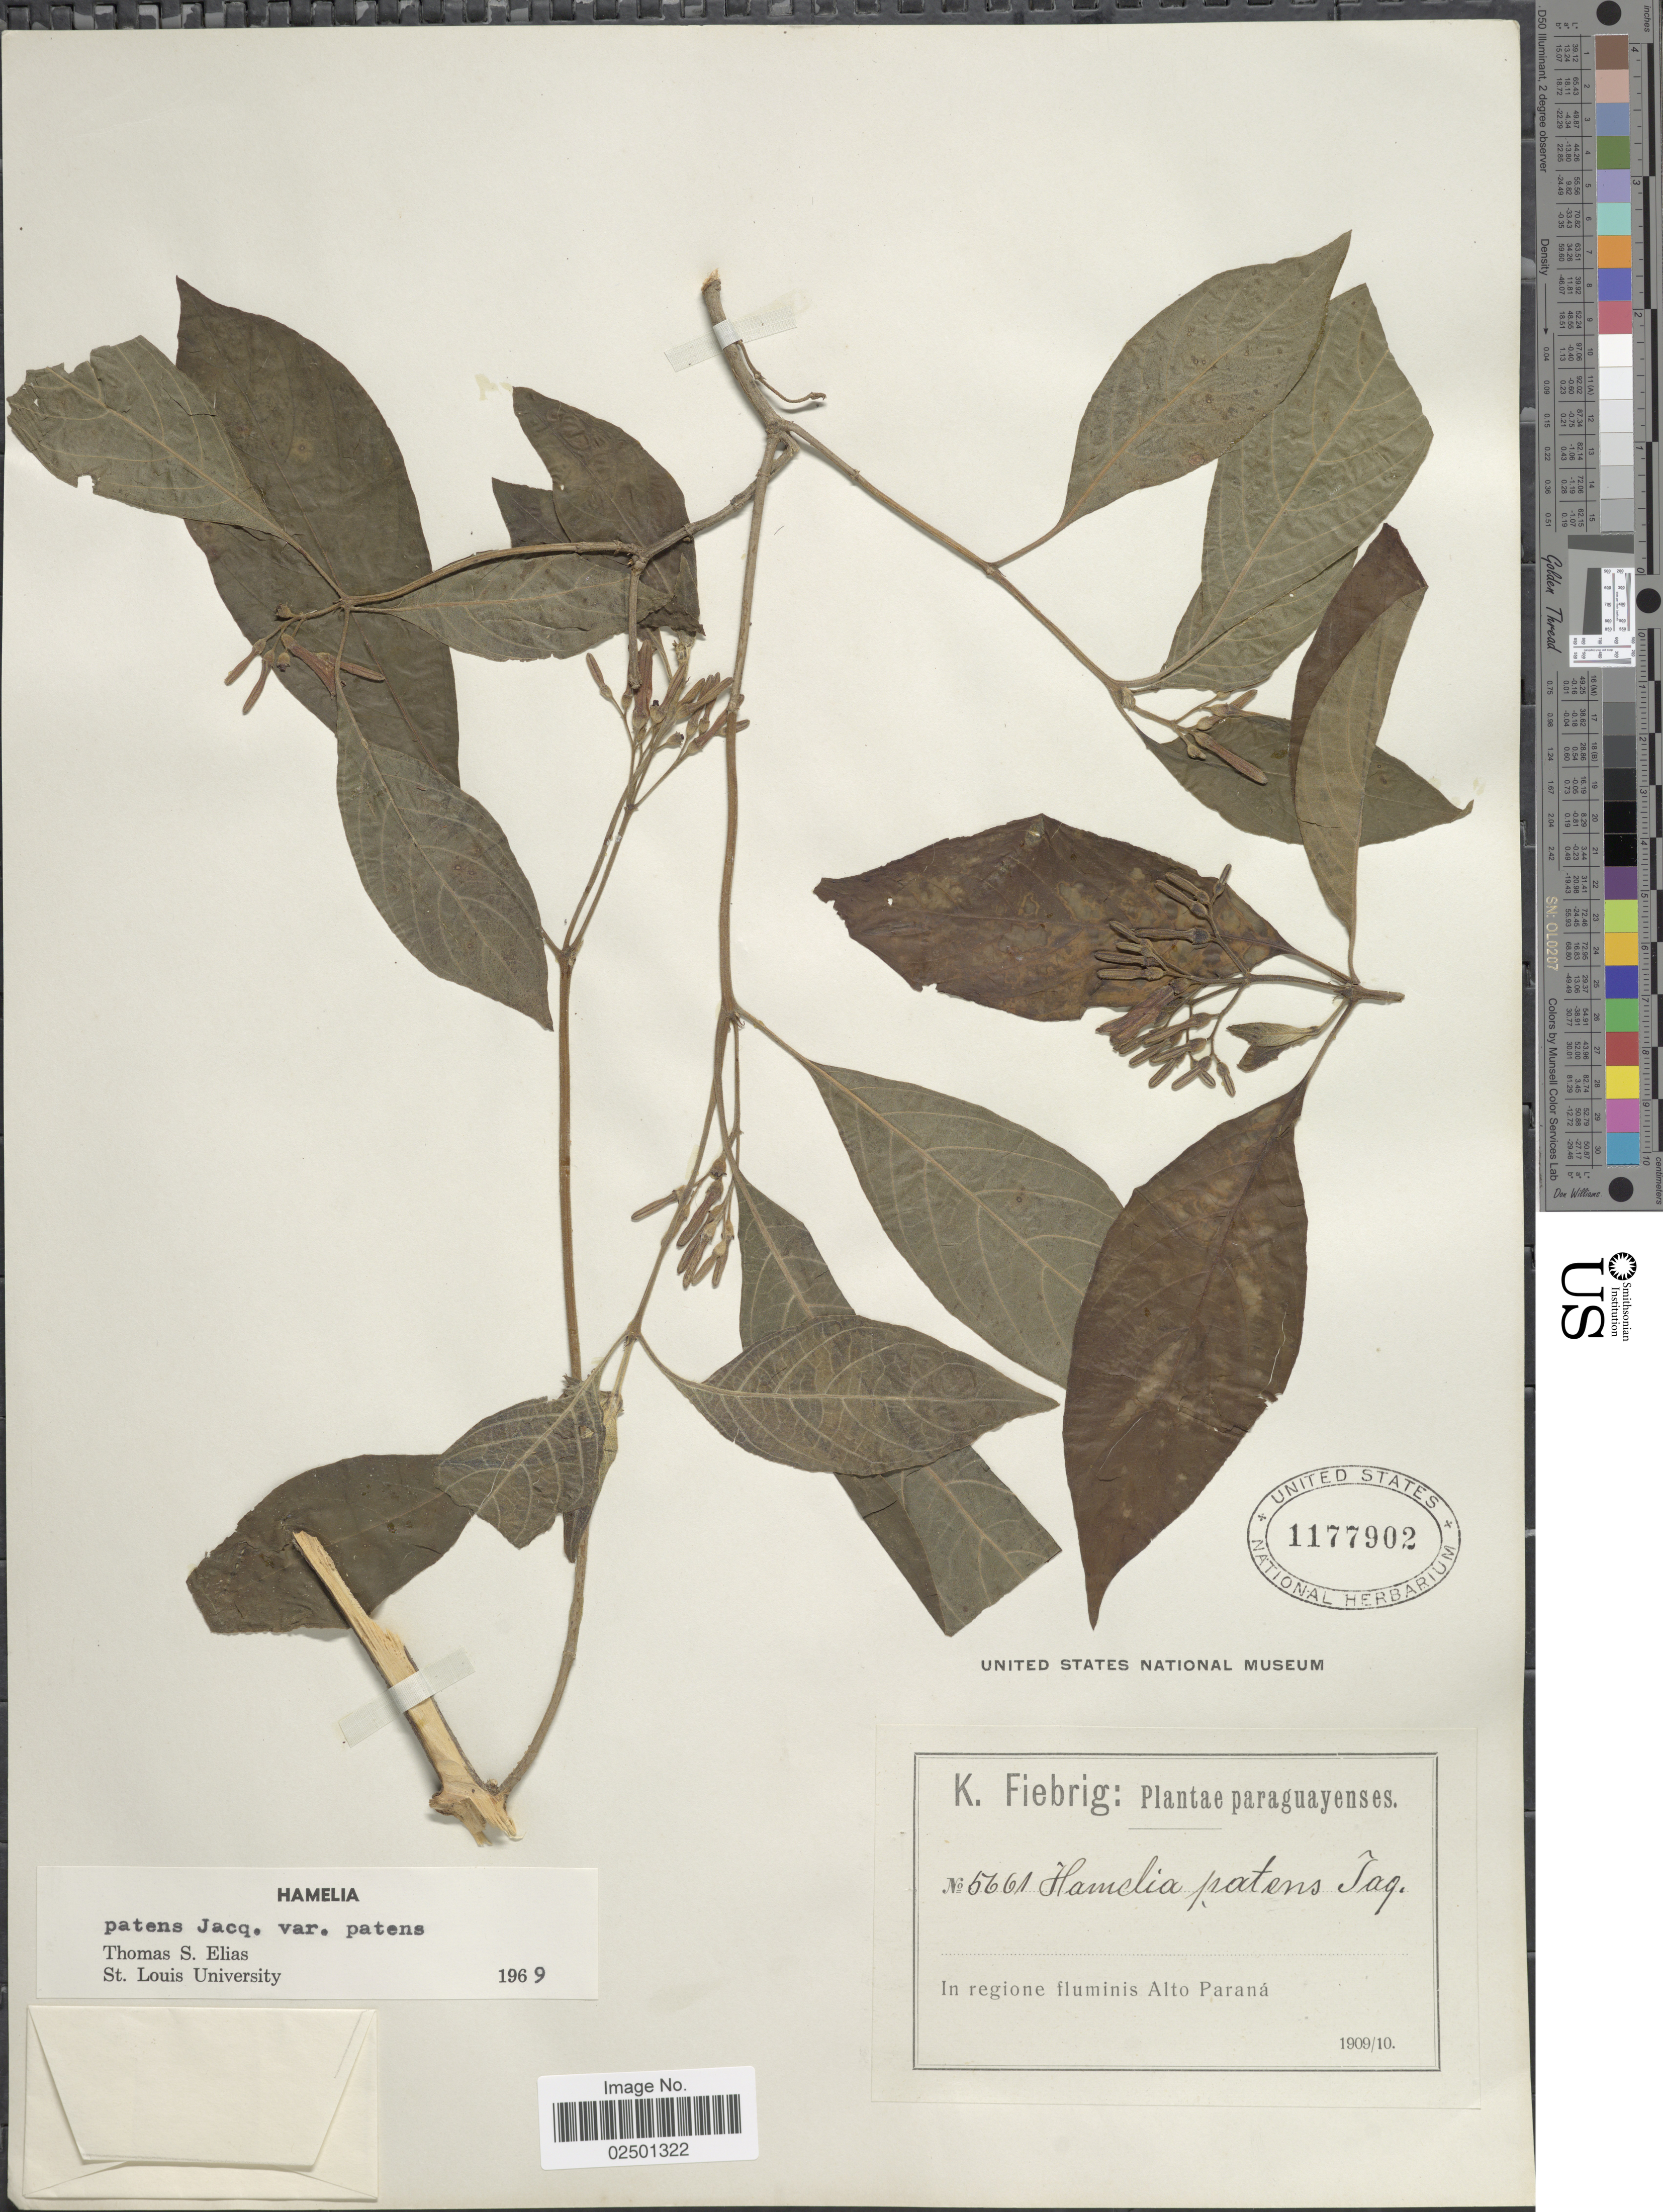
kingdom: Plantae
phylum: Tracheophyta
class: Magnoliopsida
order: Gentianales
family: Rubiaceae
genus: Hamelia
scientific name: Hamelia patens var. patens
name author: Jacq.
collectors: K. Fiebrig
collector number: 5661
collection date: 1909/1910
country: Paraguay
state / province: Alto Parana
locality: In regione fluminis Alto Parana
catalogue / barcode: US 1177902